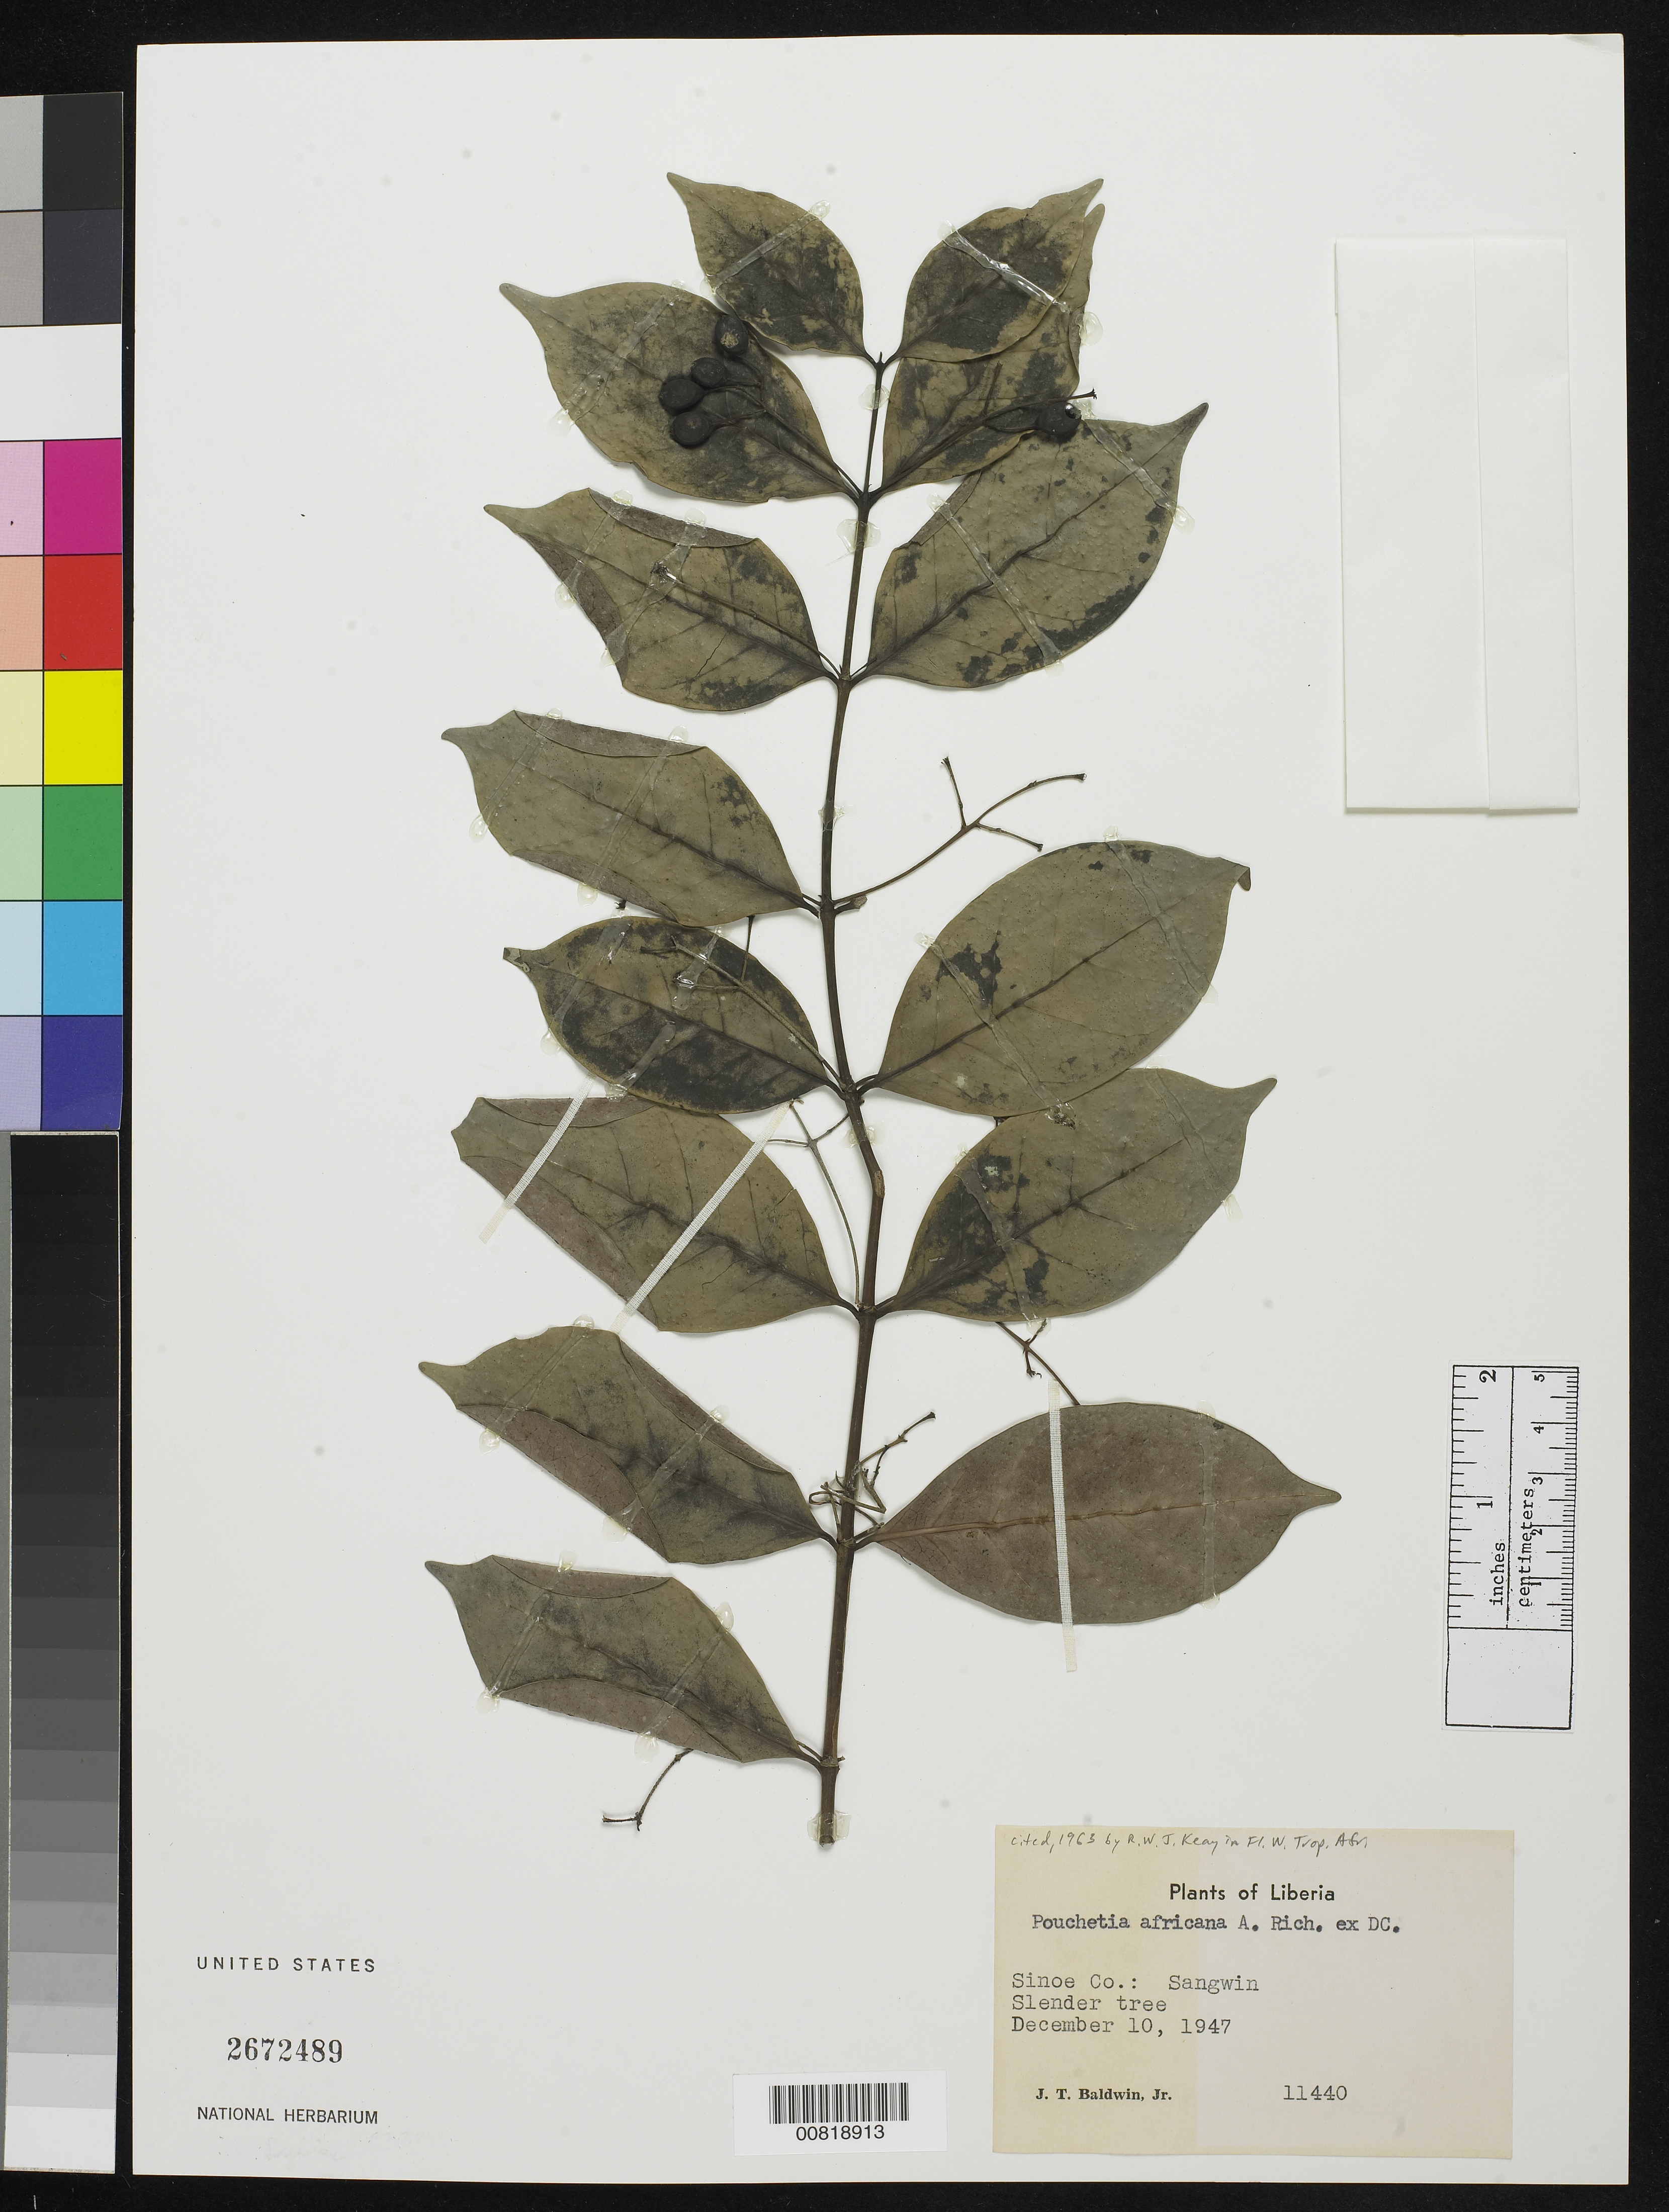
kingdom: Plantae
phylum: Tracheophyta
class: Magnoliopsida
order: Gentianales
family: Rubiaceae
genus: Pouchetia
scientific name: Pouchetia africana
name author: Rich. ex DC.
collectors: J. T. Baldwin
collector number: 11440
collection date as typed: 10 Dec 1947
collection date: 1947-12-10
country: Liberia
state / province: Sinoe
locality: Sangwin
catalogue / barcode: US 2672489